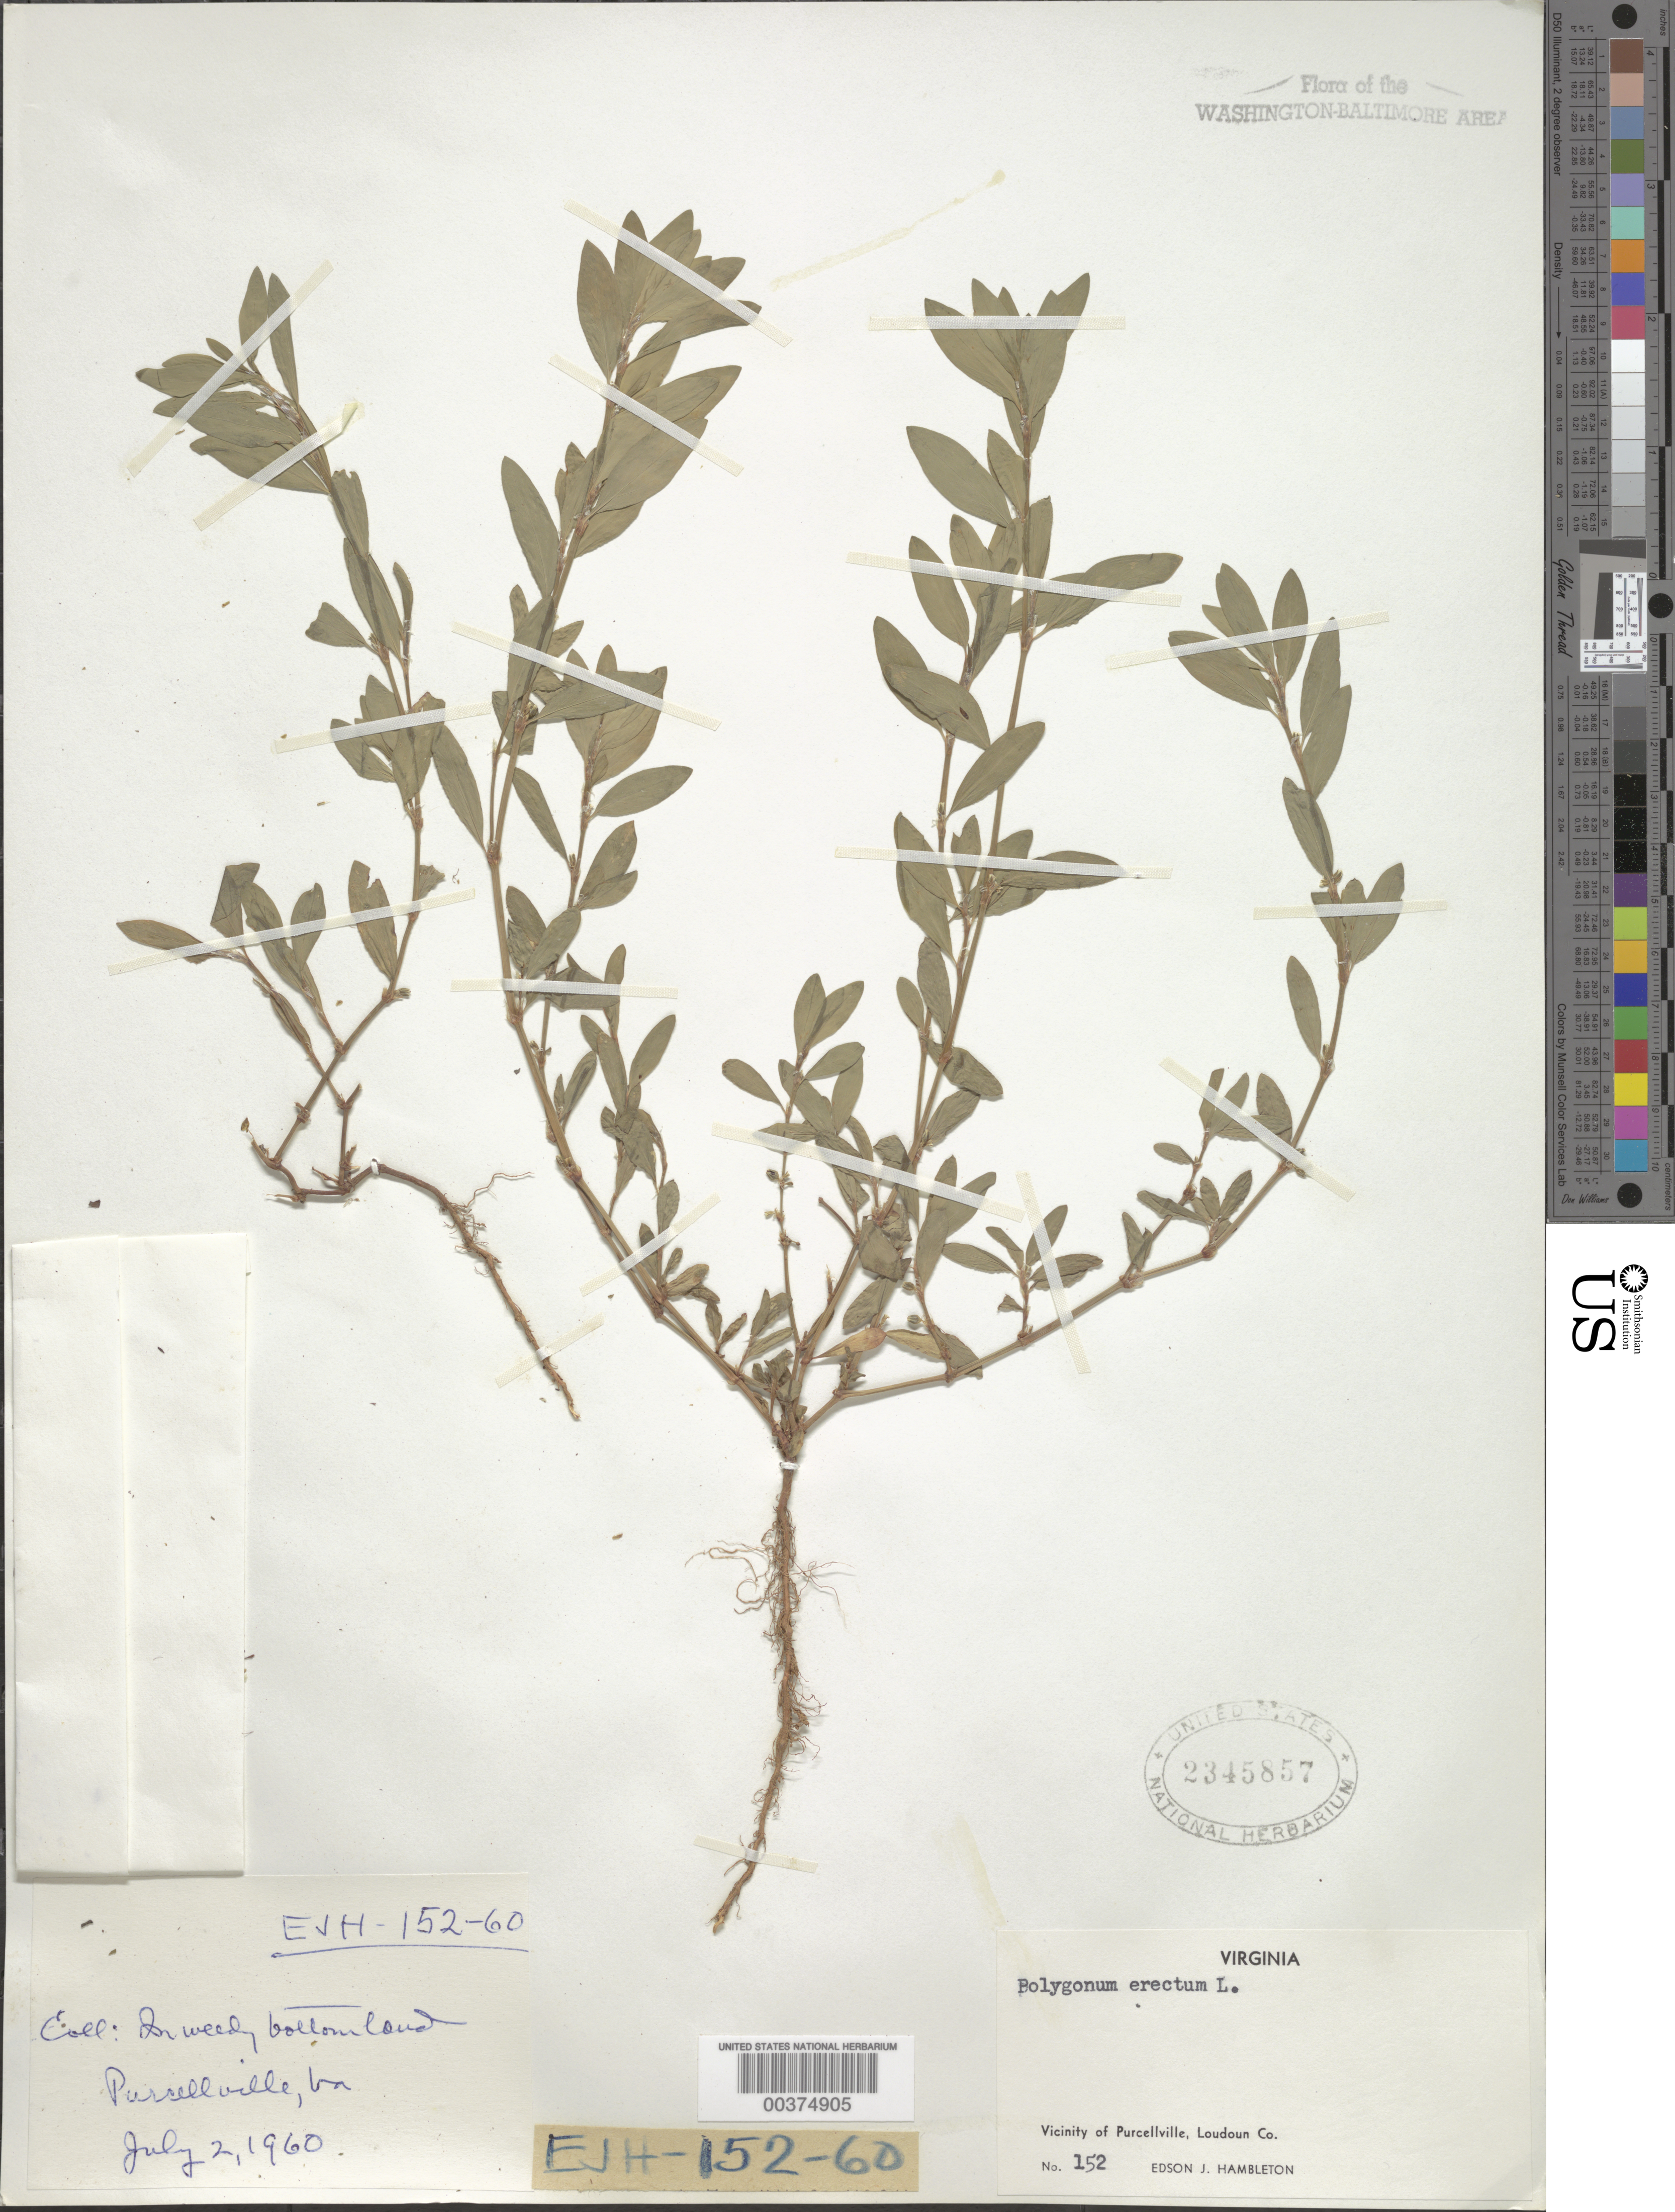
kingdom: Plantae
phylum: Tracheophyta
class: Magnoliopsida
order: Caryophyllales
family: Polygonaceae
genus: Polygonum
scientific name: Polygonum erectum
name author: L.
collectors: E. Hambleton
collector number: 152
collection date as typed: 02 Jul 1960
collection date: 1960-07-02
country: United States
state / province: Virginia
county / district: Loudoun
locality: Purcellville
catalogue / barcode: US 2345857